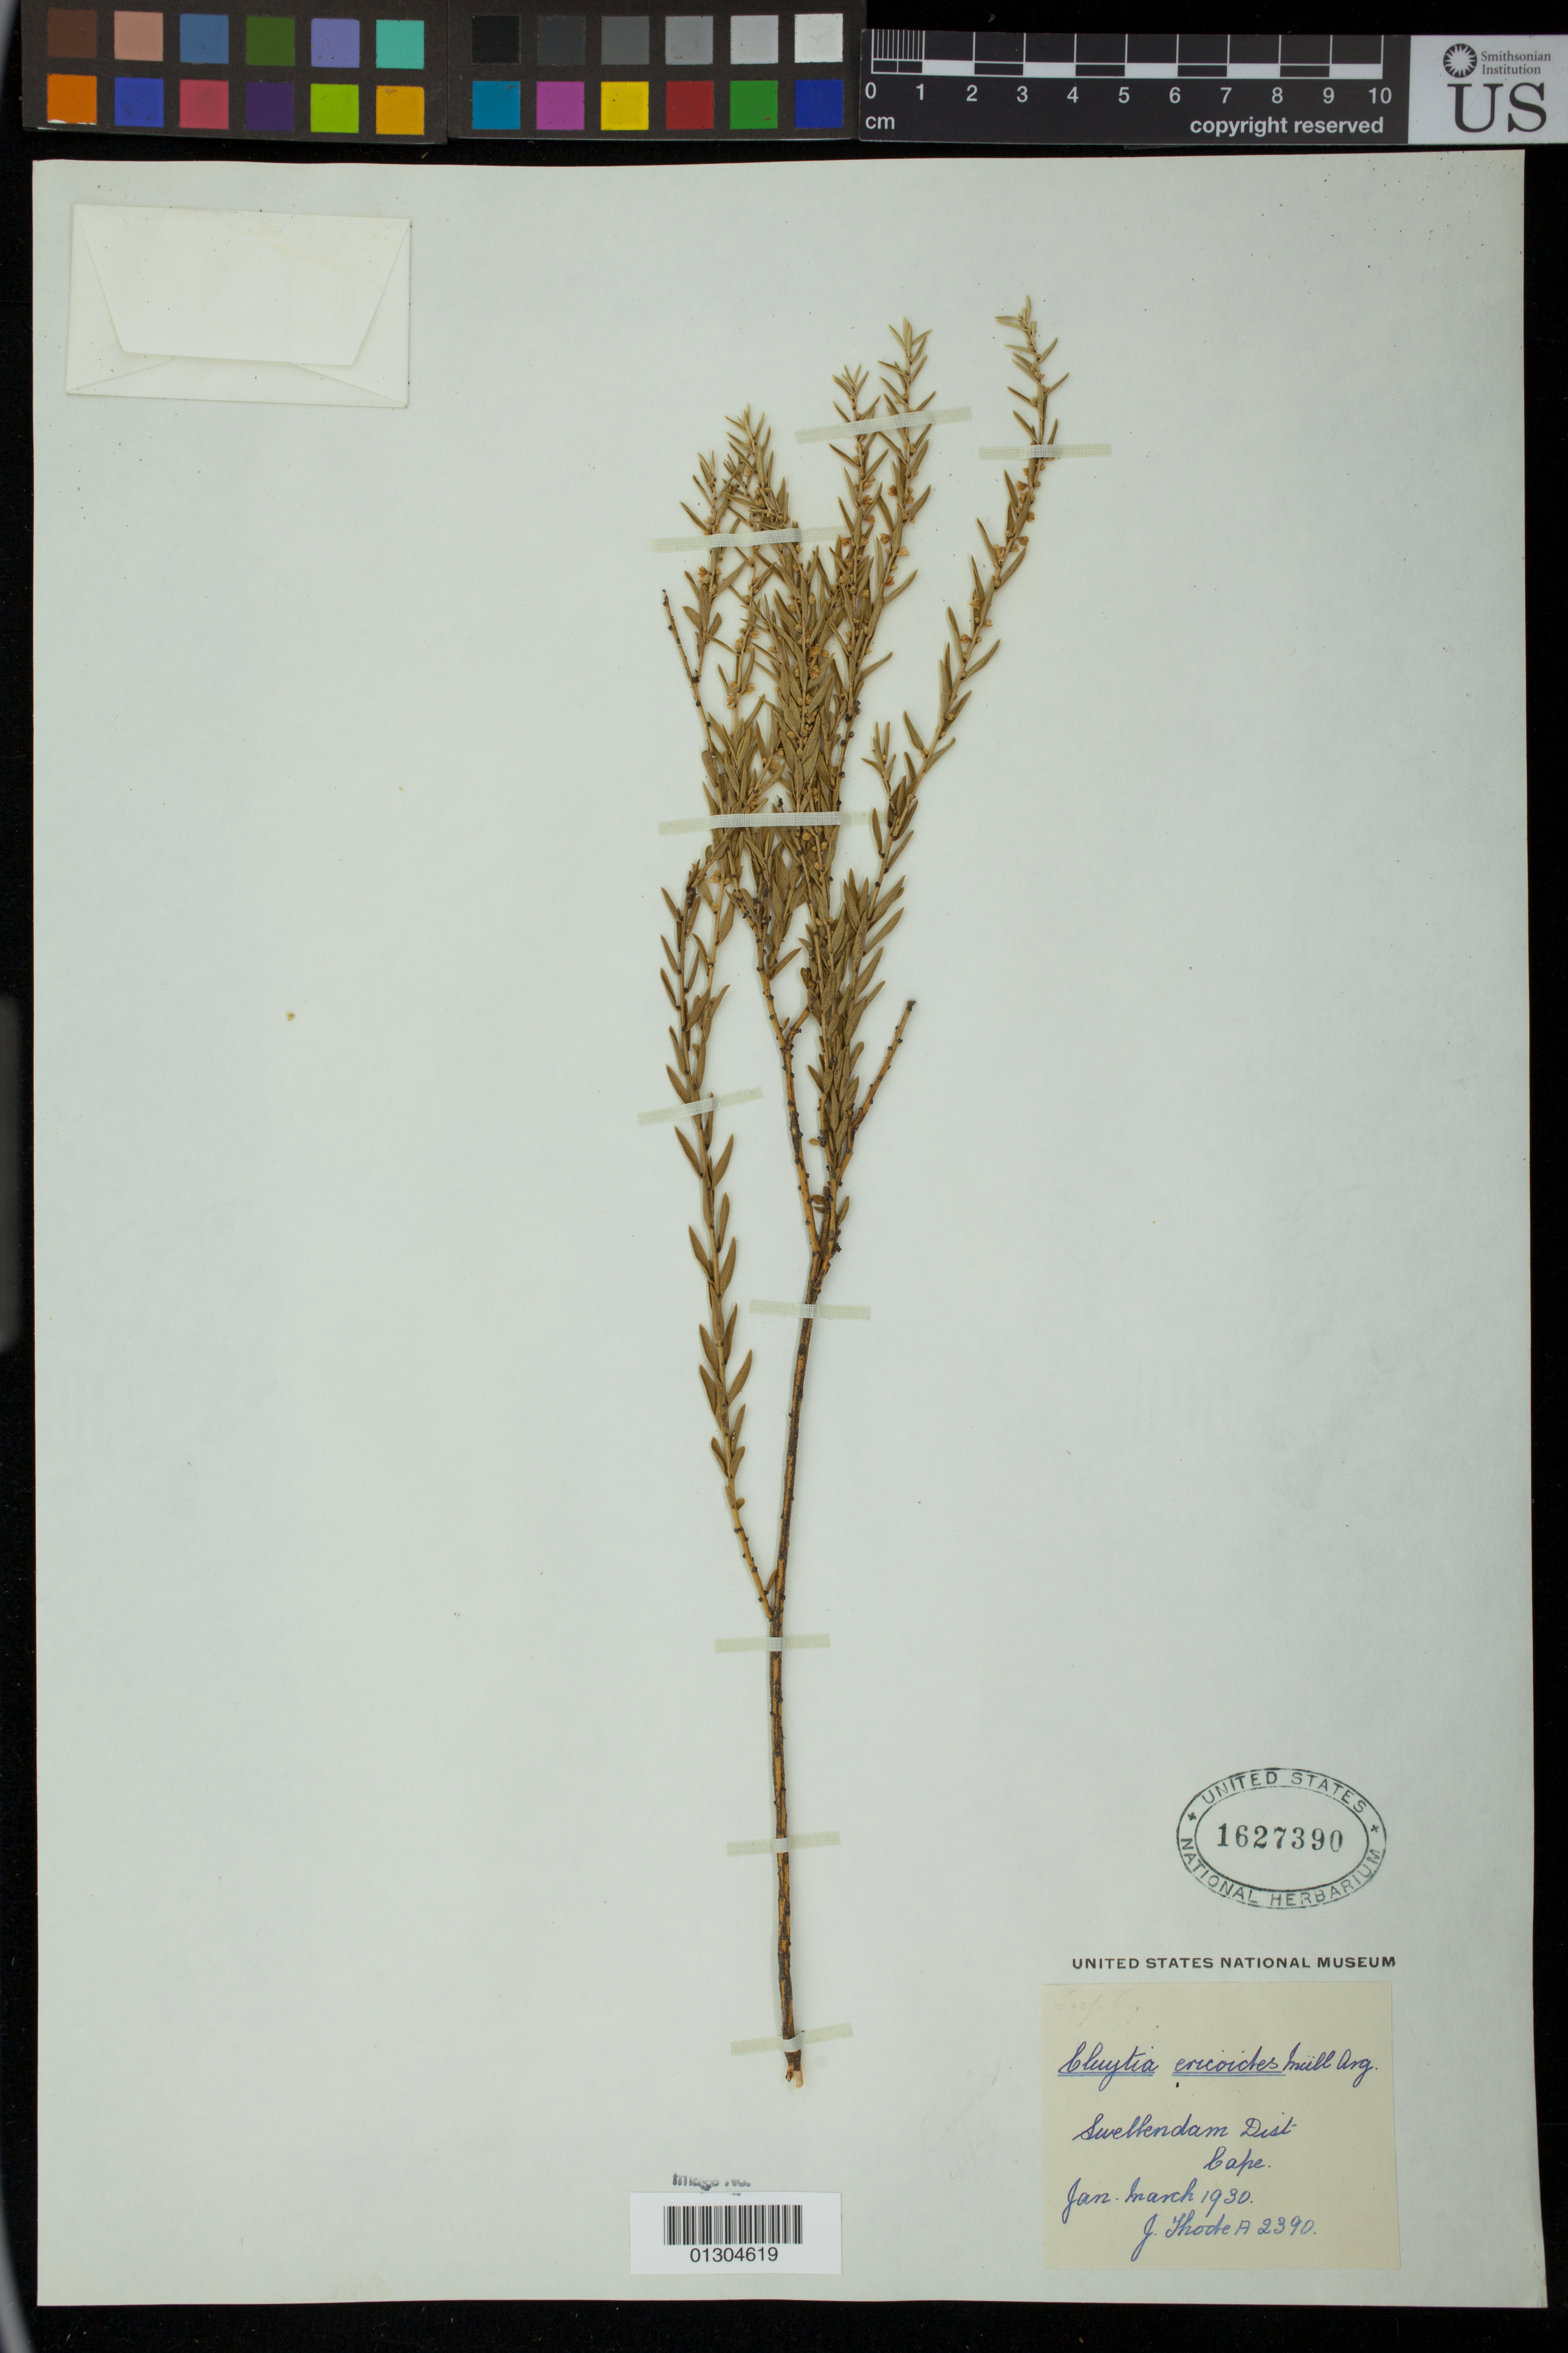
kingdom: Plantae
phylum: Tracheophyta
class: Magnoliopsida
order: Malpighiales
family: Peraceae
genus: Clutia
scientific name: Clutia ericoides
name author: Krebs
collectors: J. Thode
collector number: A 2390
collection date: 1930-01/1930-03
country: South Africa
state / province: Western Cape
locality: Swellendam Dist Cape.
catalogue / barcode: US 1627390